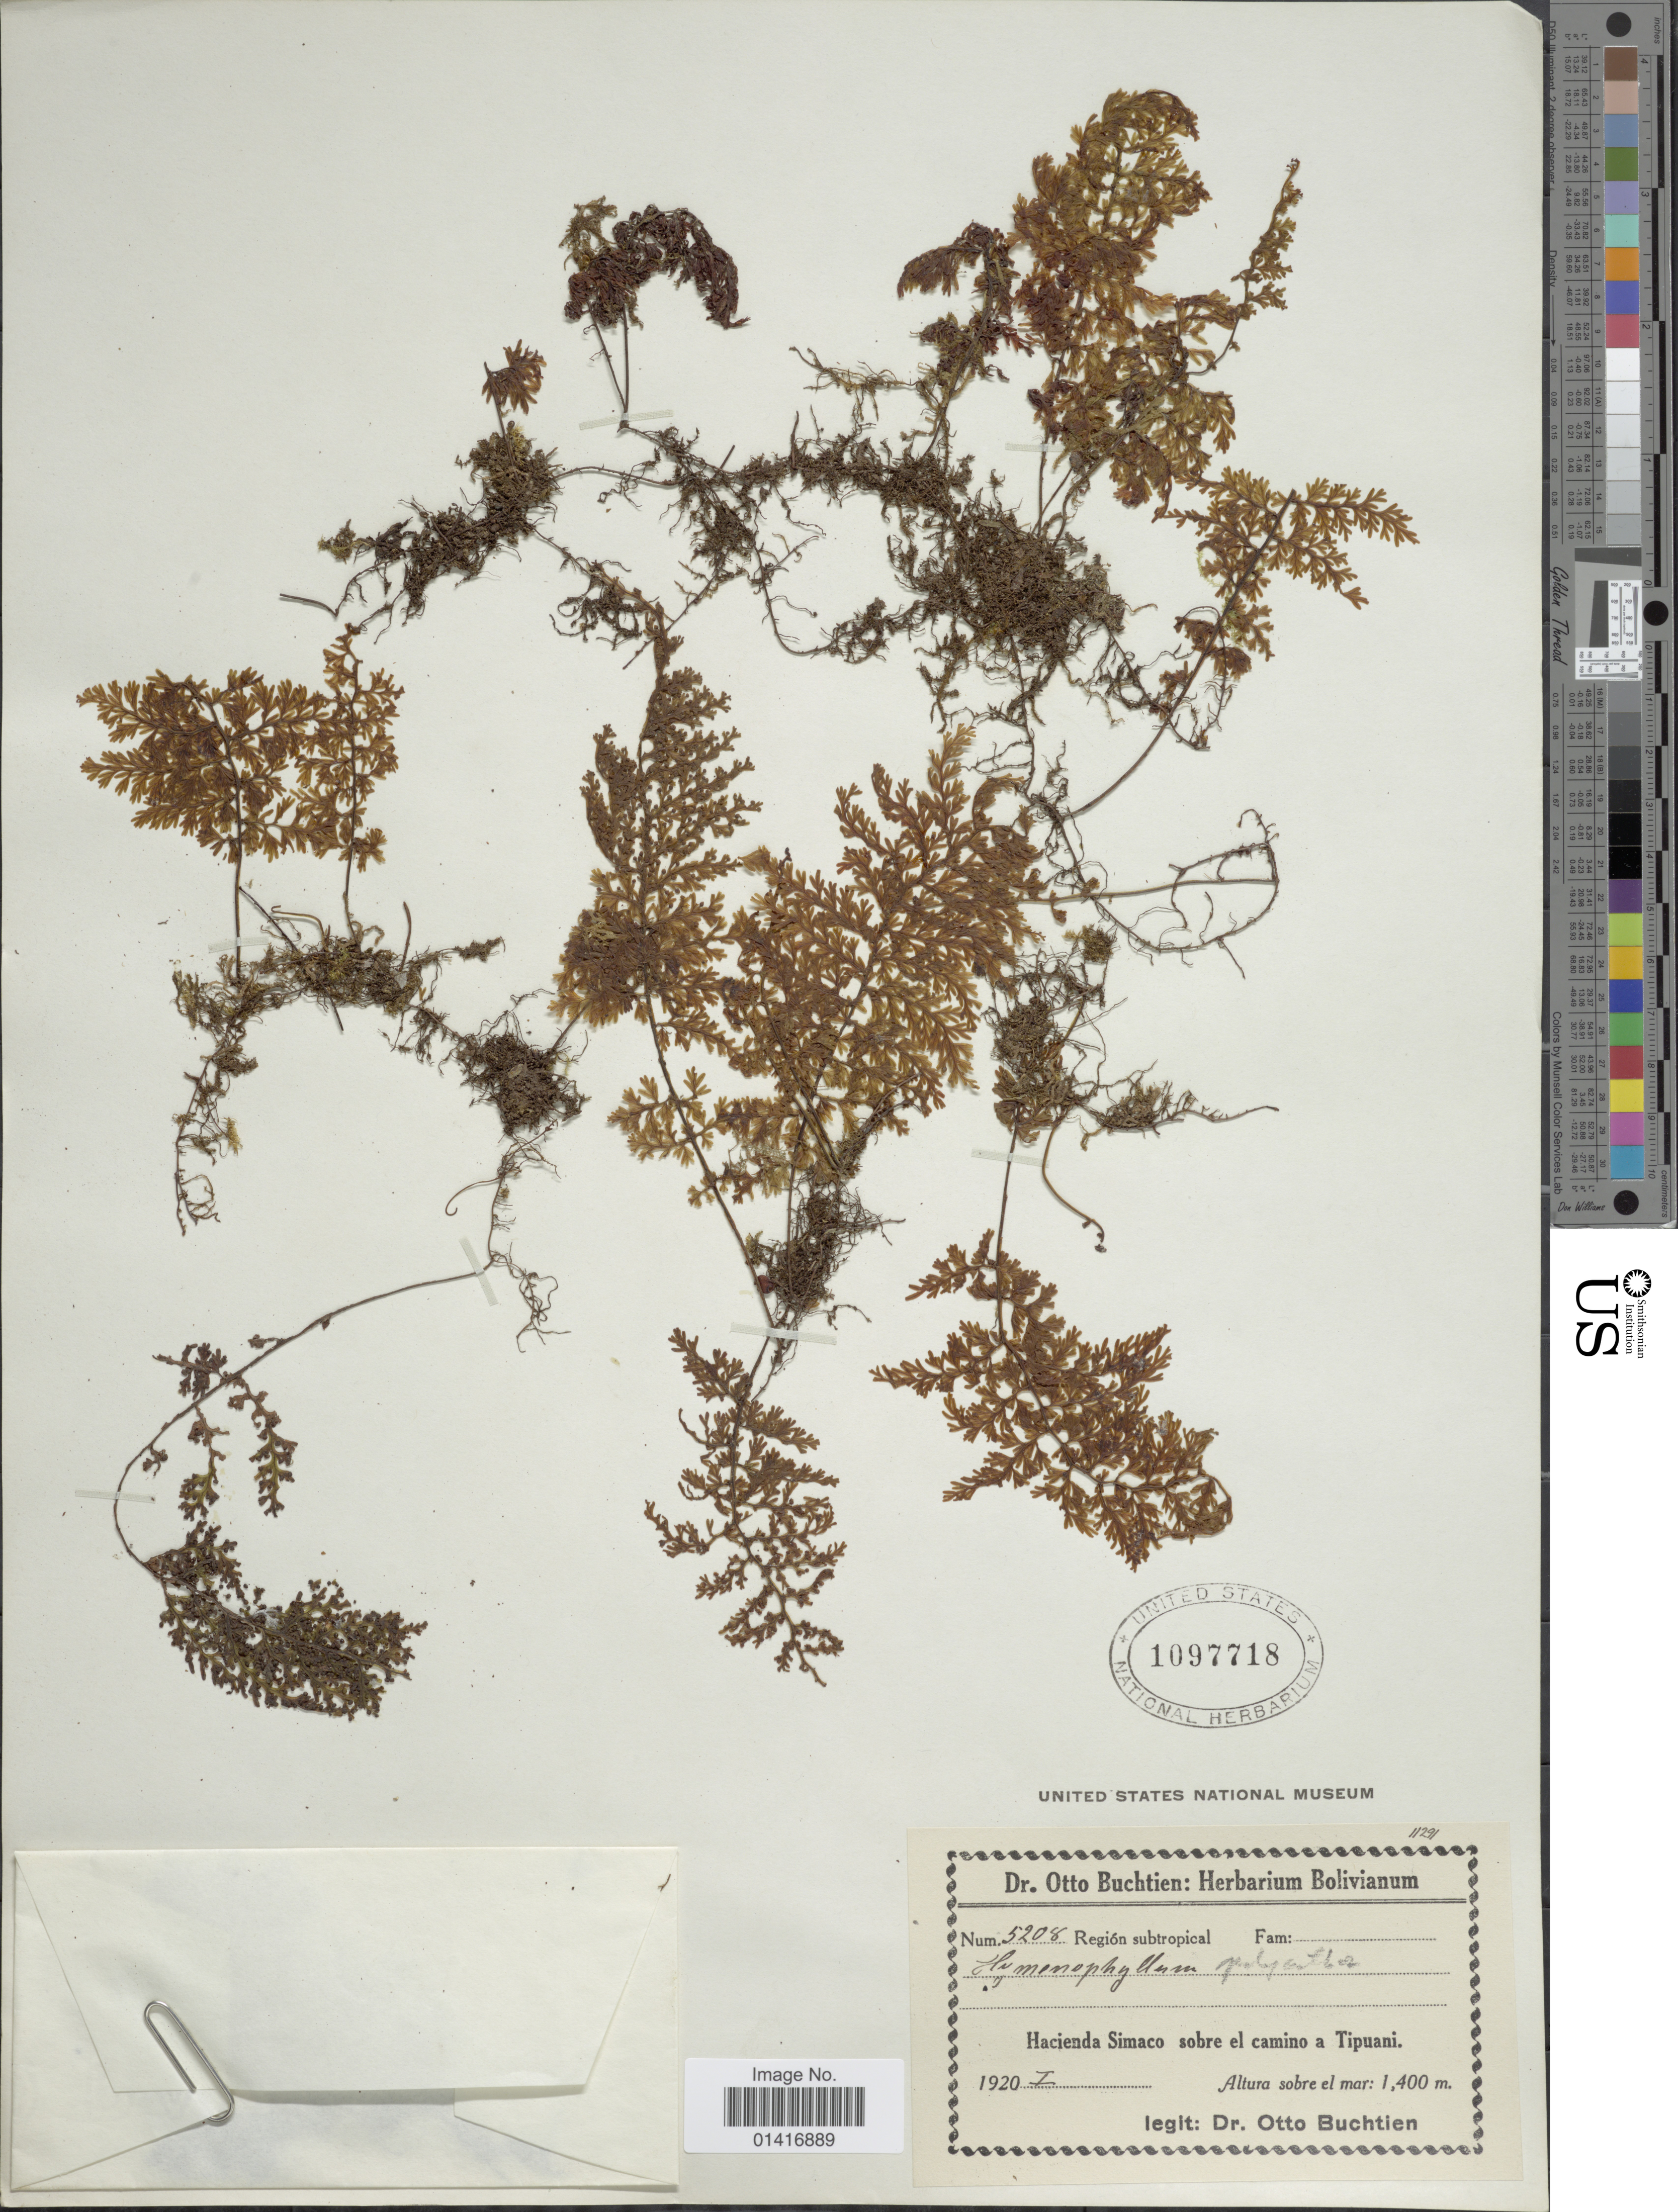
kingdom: Plantae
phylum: Tracheophyta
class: Polypodiopsida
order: Hymenophyllales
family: Hymenophyllaceae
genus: Hymenophyllum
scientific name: Hymenophyllum polyanthos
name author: (Sw.) Sw.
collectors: O. Buchtien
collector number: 5208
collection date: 1920-01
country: Bolivia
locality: Hacienda Simaco sobre el camino a Tipuani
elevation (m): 1400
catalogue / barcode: US 1097718